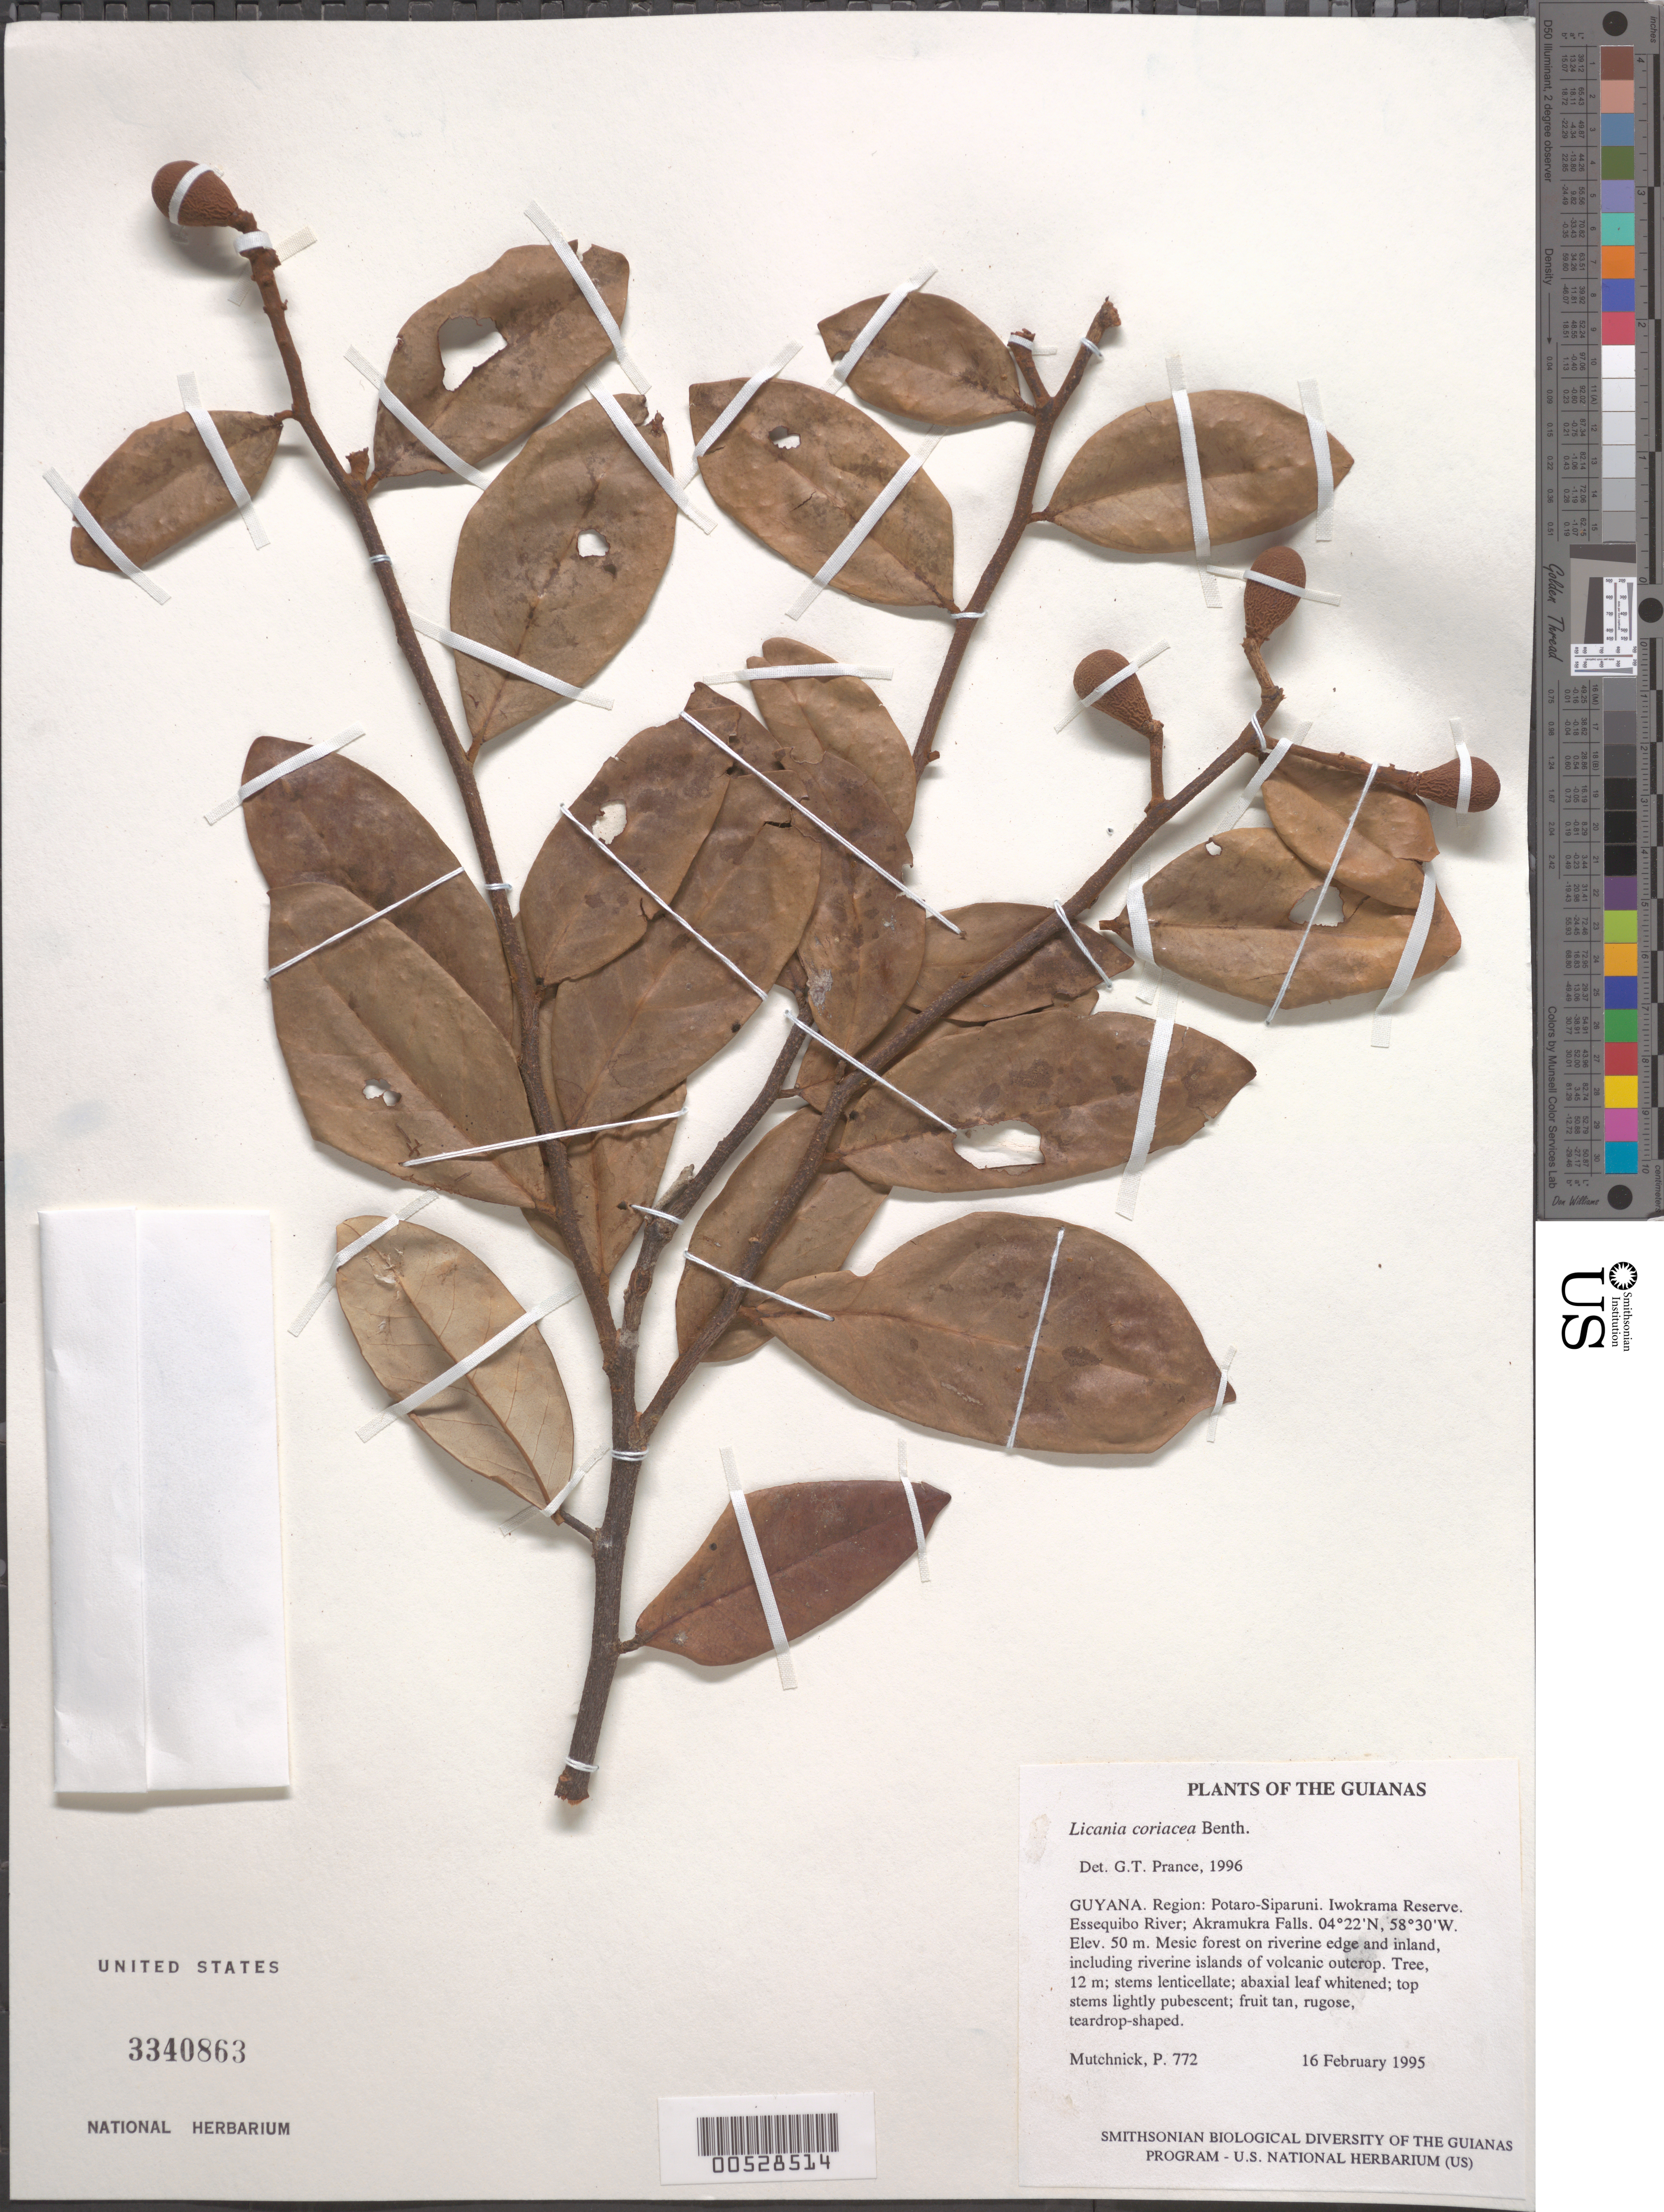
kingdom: Plantae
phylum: Tracheophyta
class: Magnoliopsida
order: Malpighiales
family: Chrysobalanaceae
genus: Licania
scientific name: Licania coriacea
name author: Benth.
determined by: Prance, G. T.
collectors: P. Mutchnick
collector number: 772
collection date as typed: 16 February 1995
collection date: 1995-02-16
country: Guyana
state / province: Potaro-Siparuni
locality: Iwokrama Reserve. Essequibo River; Akramukra Falls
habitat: Mesic forest on riverine edge and inland, including riverine islands of volcanic outcrop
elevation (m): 50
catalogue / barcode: US 3340863